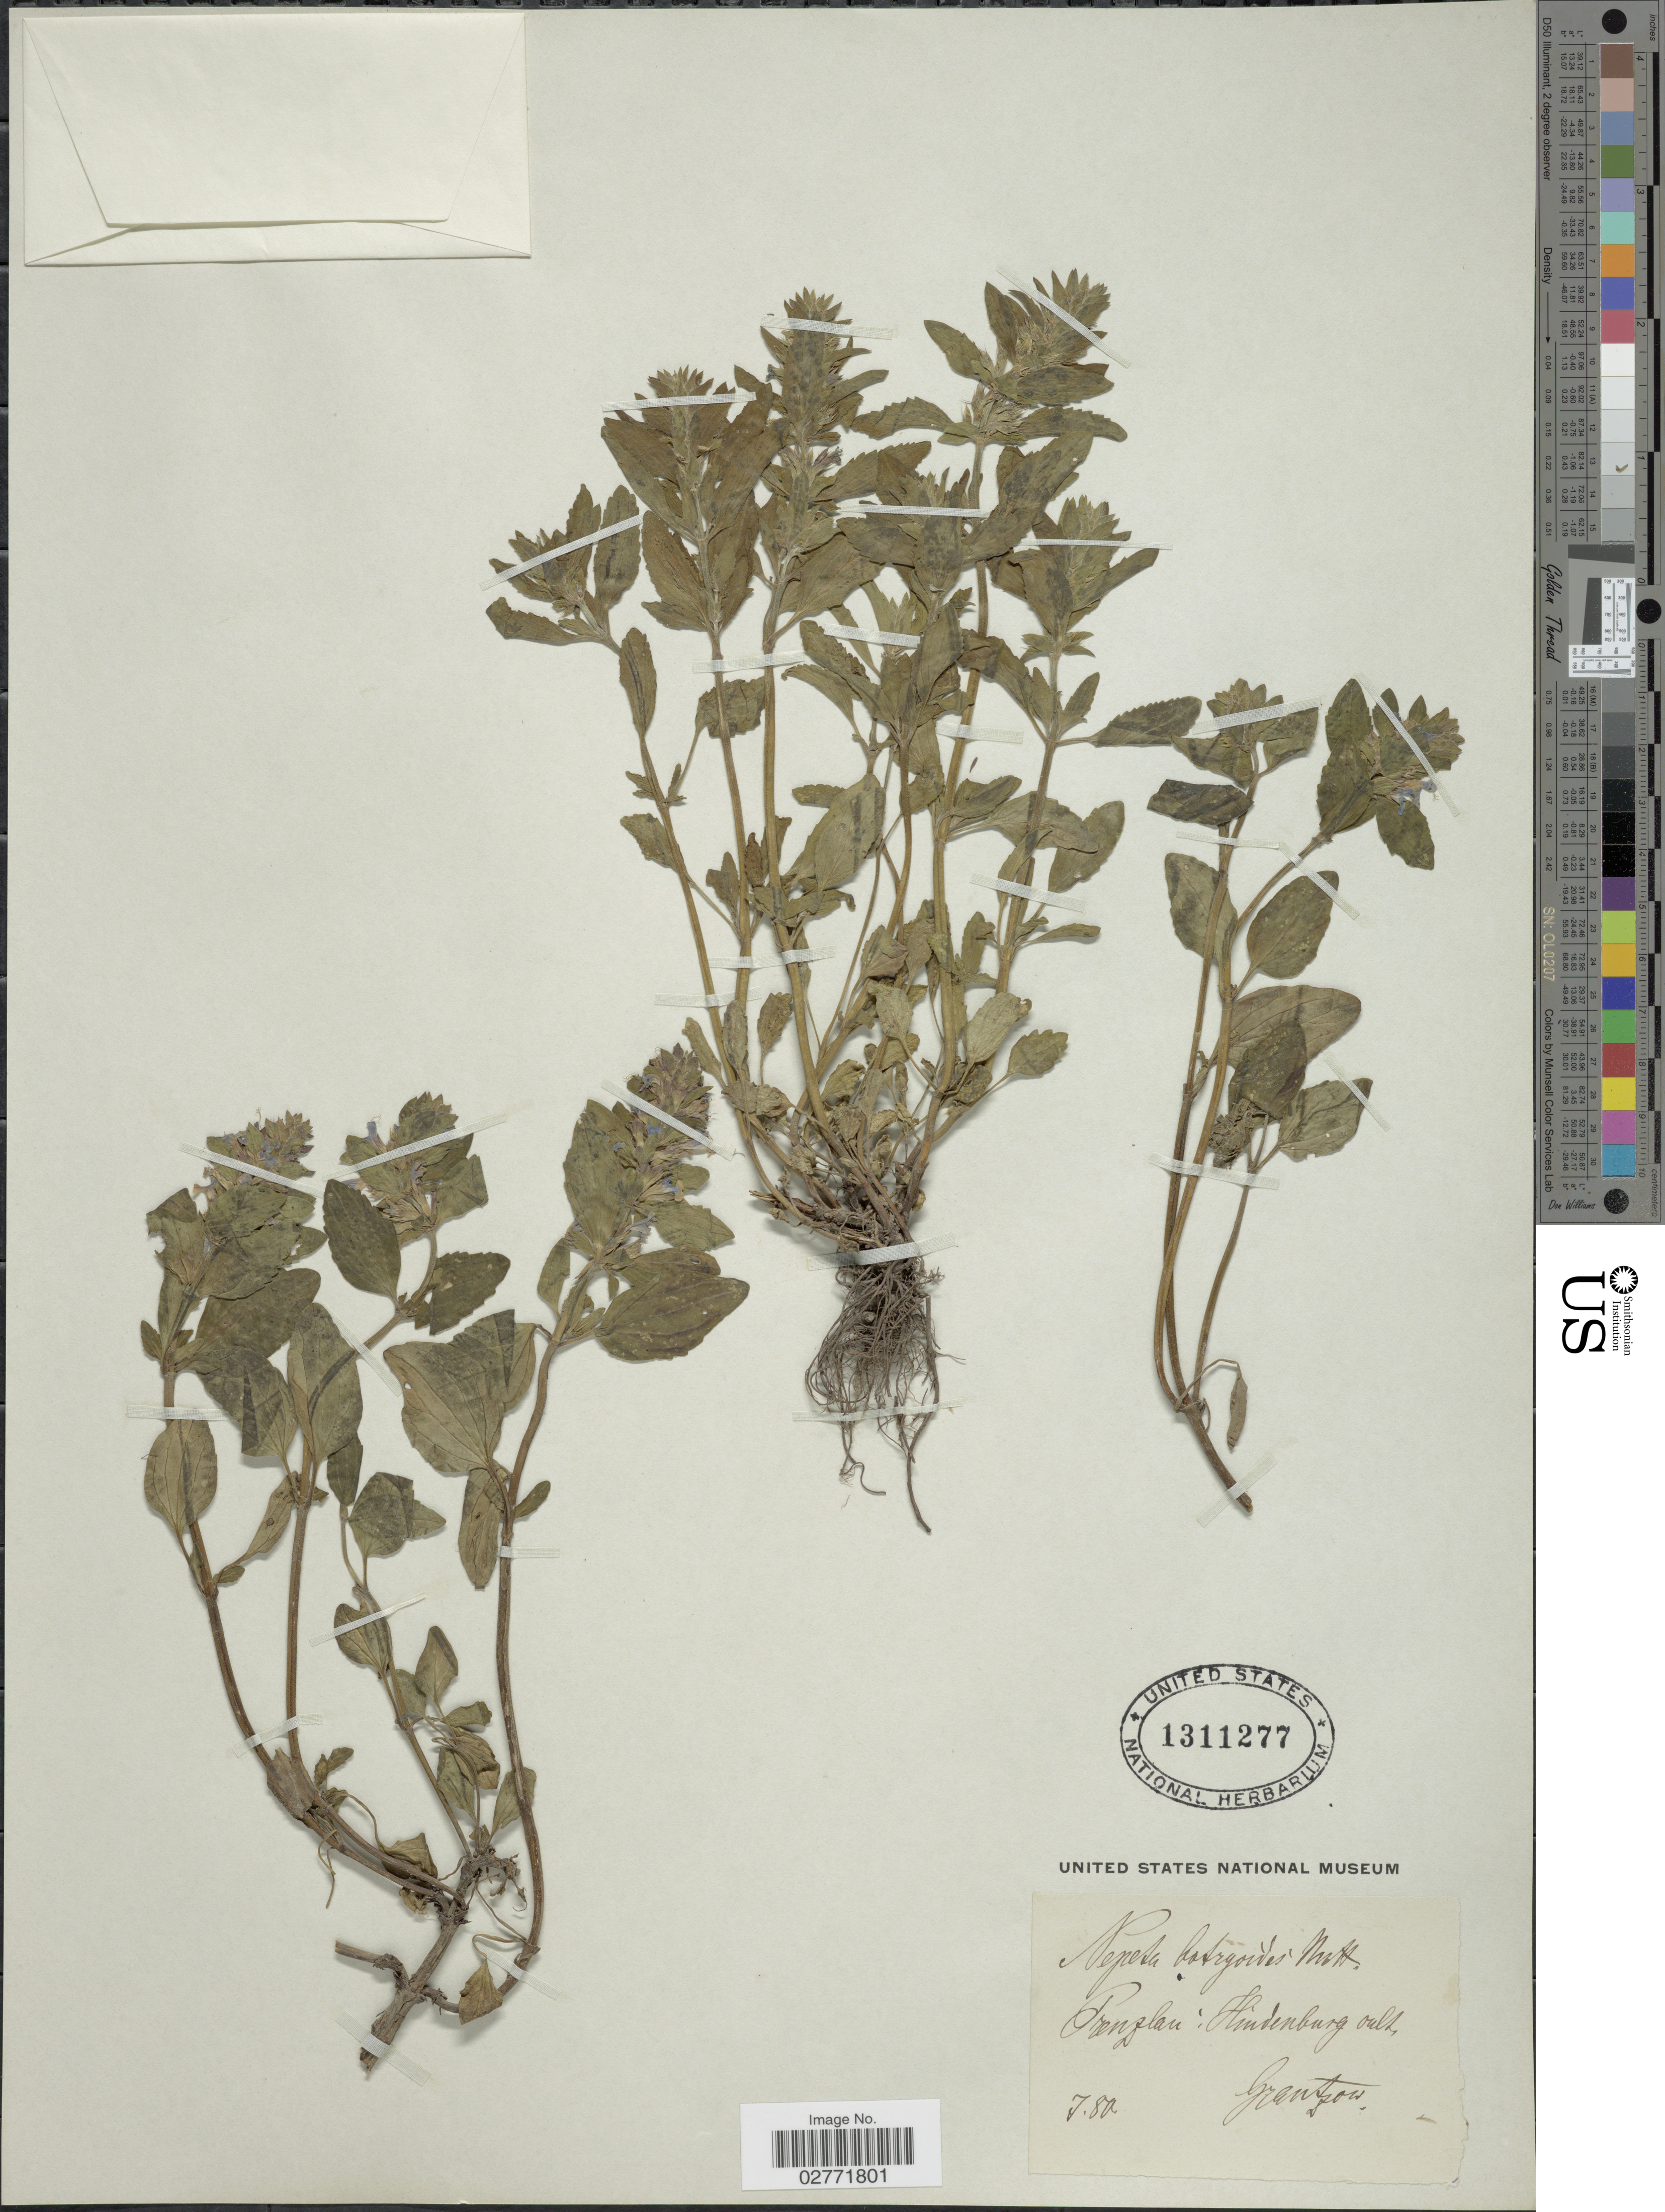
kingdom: Plantae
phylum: Tracheophyta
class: Magnoliopsida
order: Lamiales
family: Lamiaceae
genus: Nepeta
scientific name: Nepeta botryoides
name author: Aiton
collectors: Grantzow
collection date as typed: Transcribed d/m/y: /7/80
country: Germany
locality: Prenzlau: Hindenburg oult.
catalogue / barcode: US 1311277